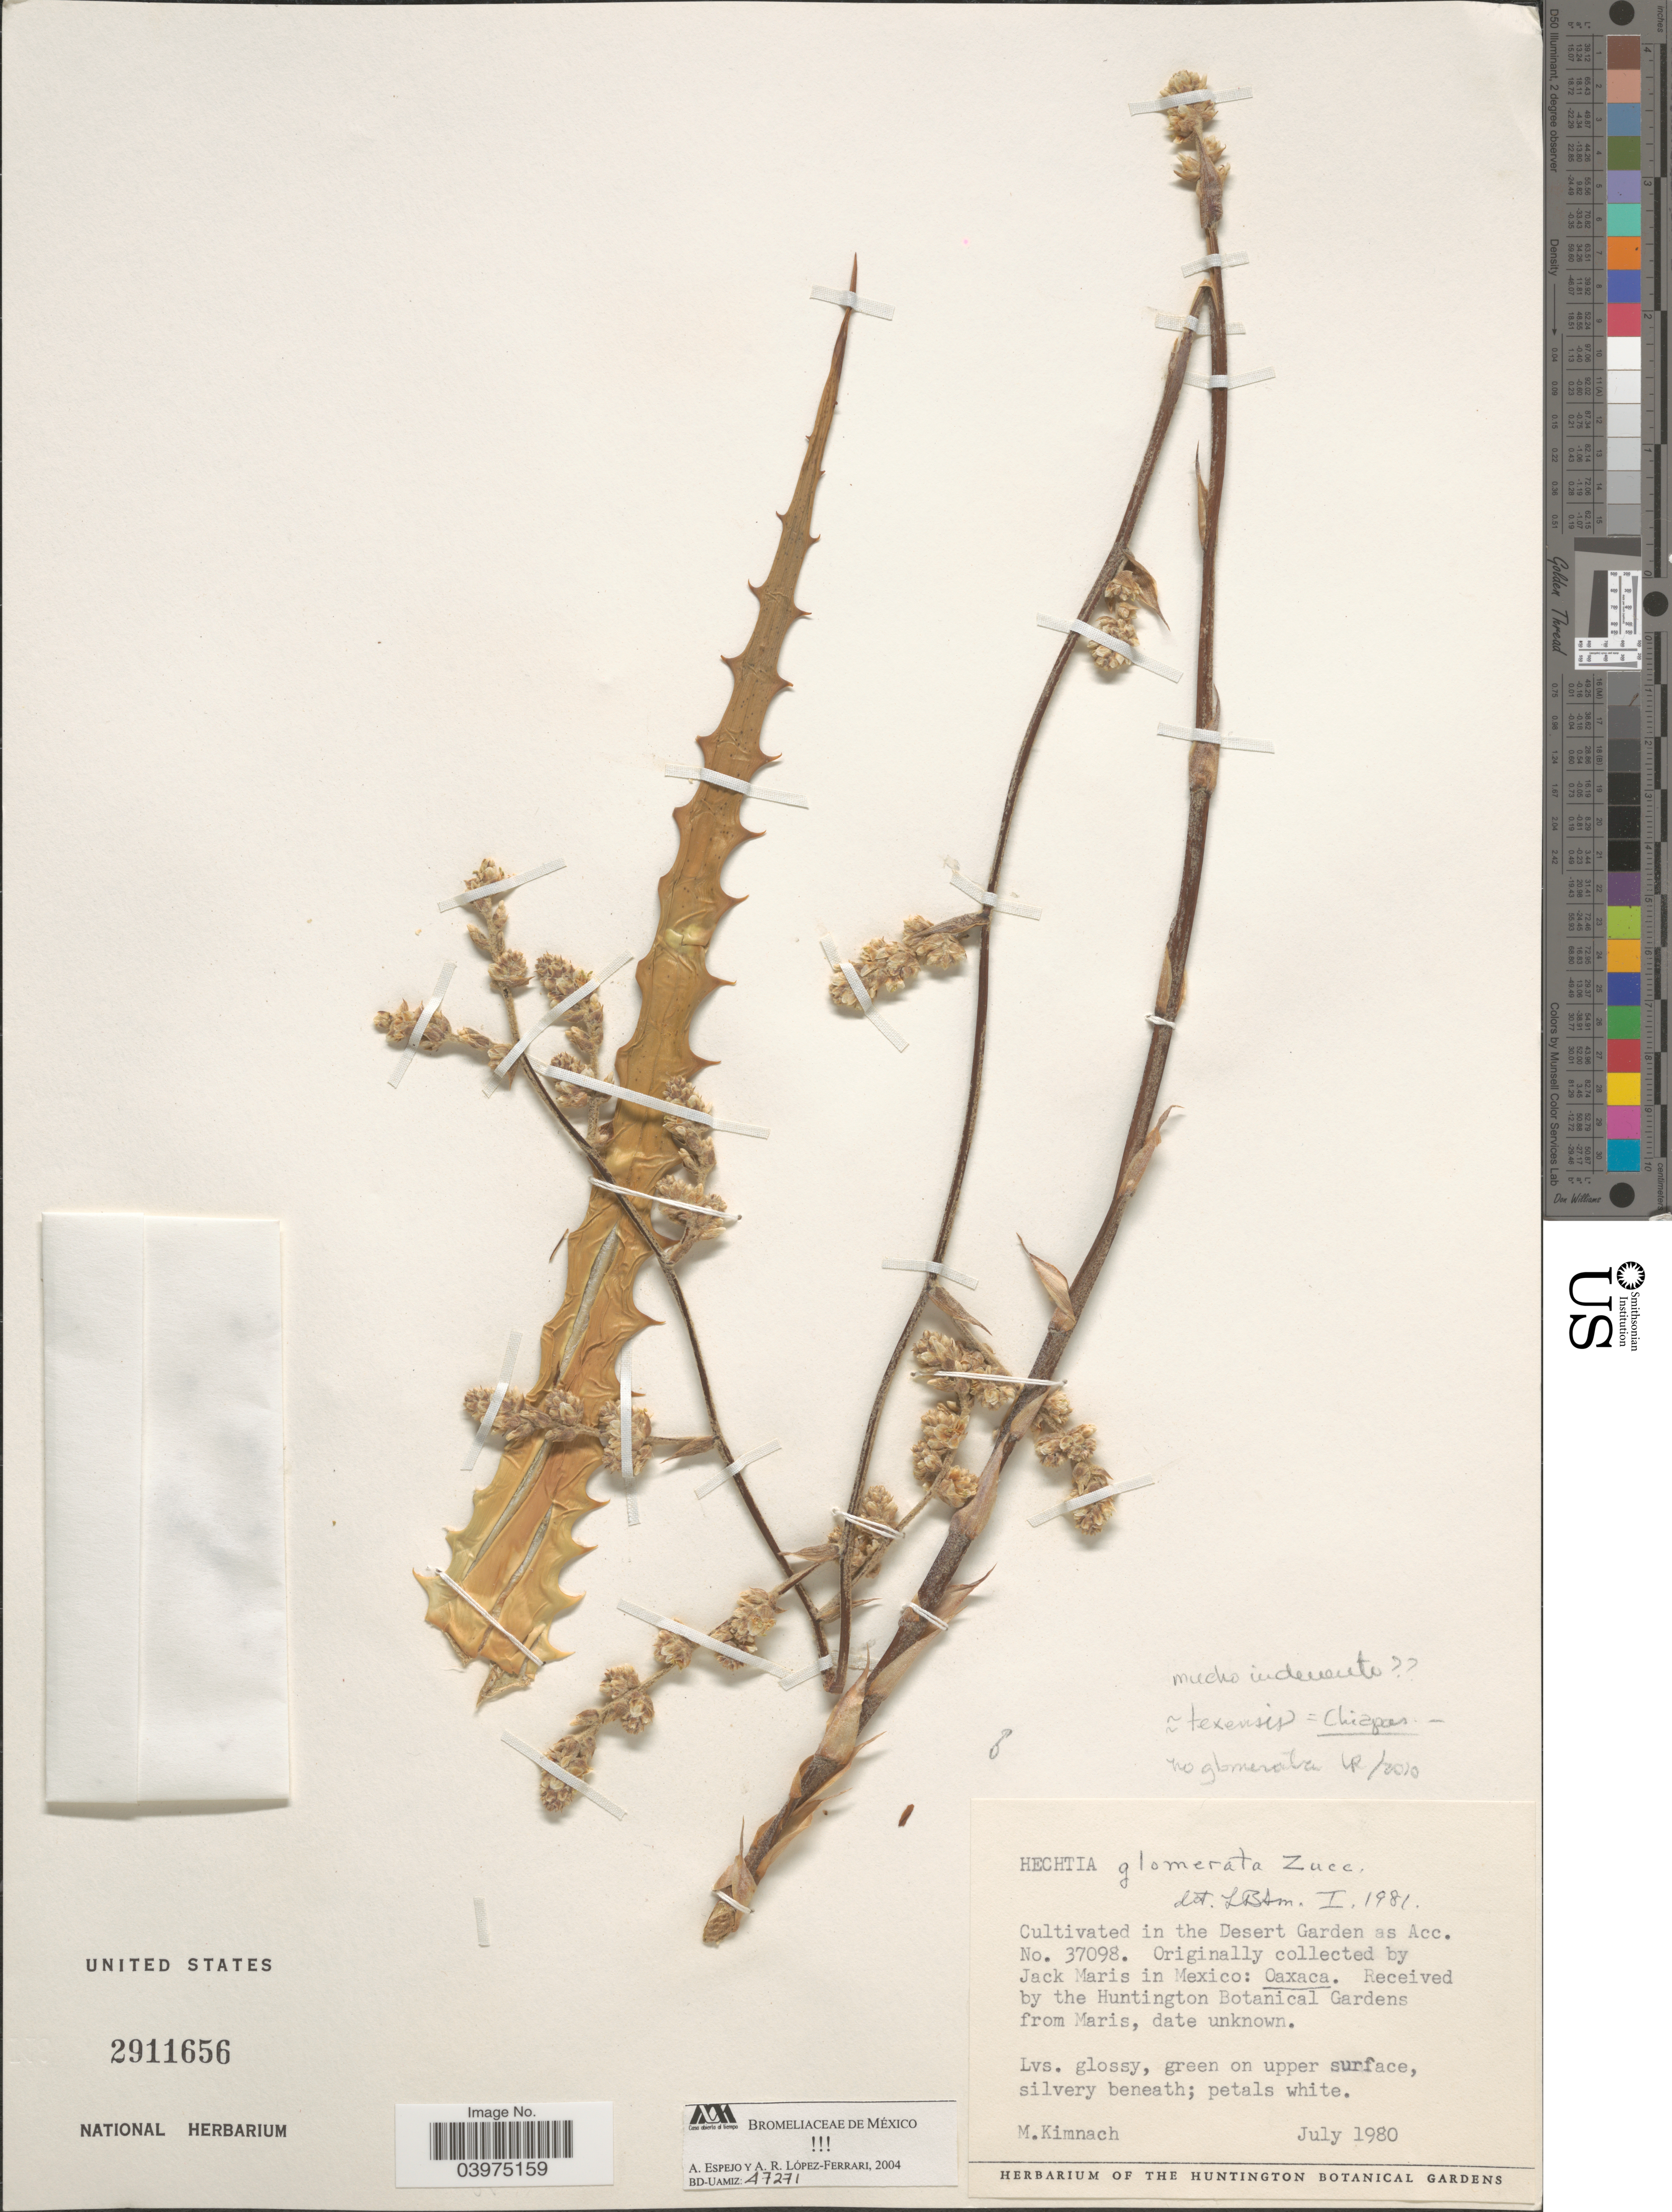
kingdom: Plantae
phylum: Tracheophyta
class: Liliopsida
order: Poales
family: Bromeliaceae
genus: Hechtia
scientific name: Hechtia glomerata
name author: Zucc.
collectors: M. W. Kimnach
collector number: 37098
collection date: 1980-07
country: United States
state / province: California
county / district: Los Angeles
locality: In the Desert Garden. The Huntington Botanical Gardens.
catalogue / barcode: US 2911656